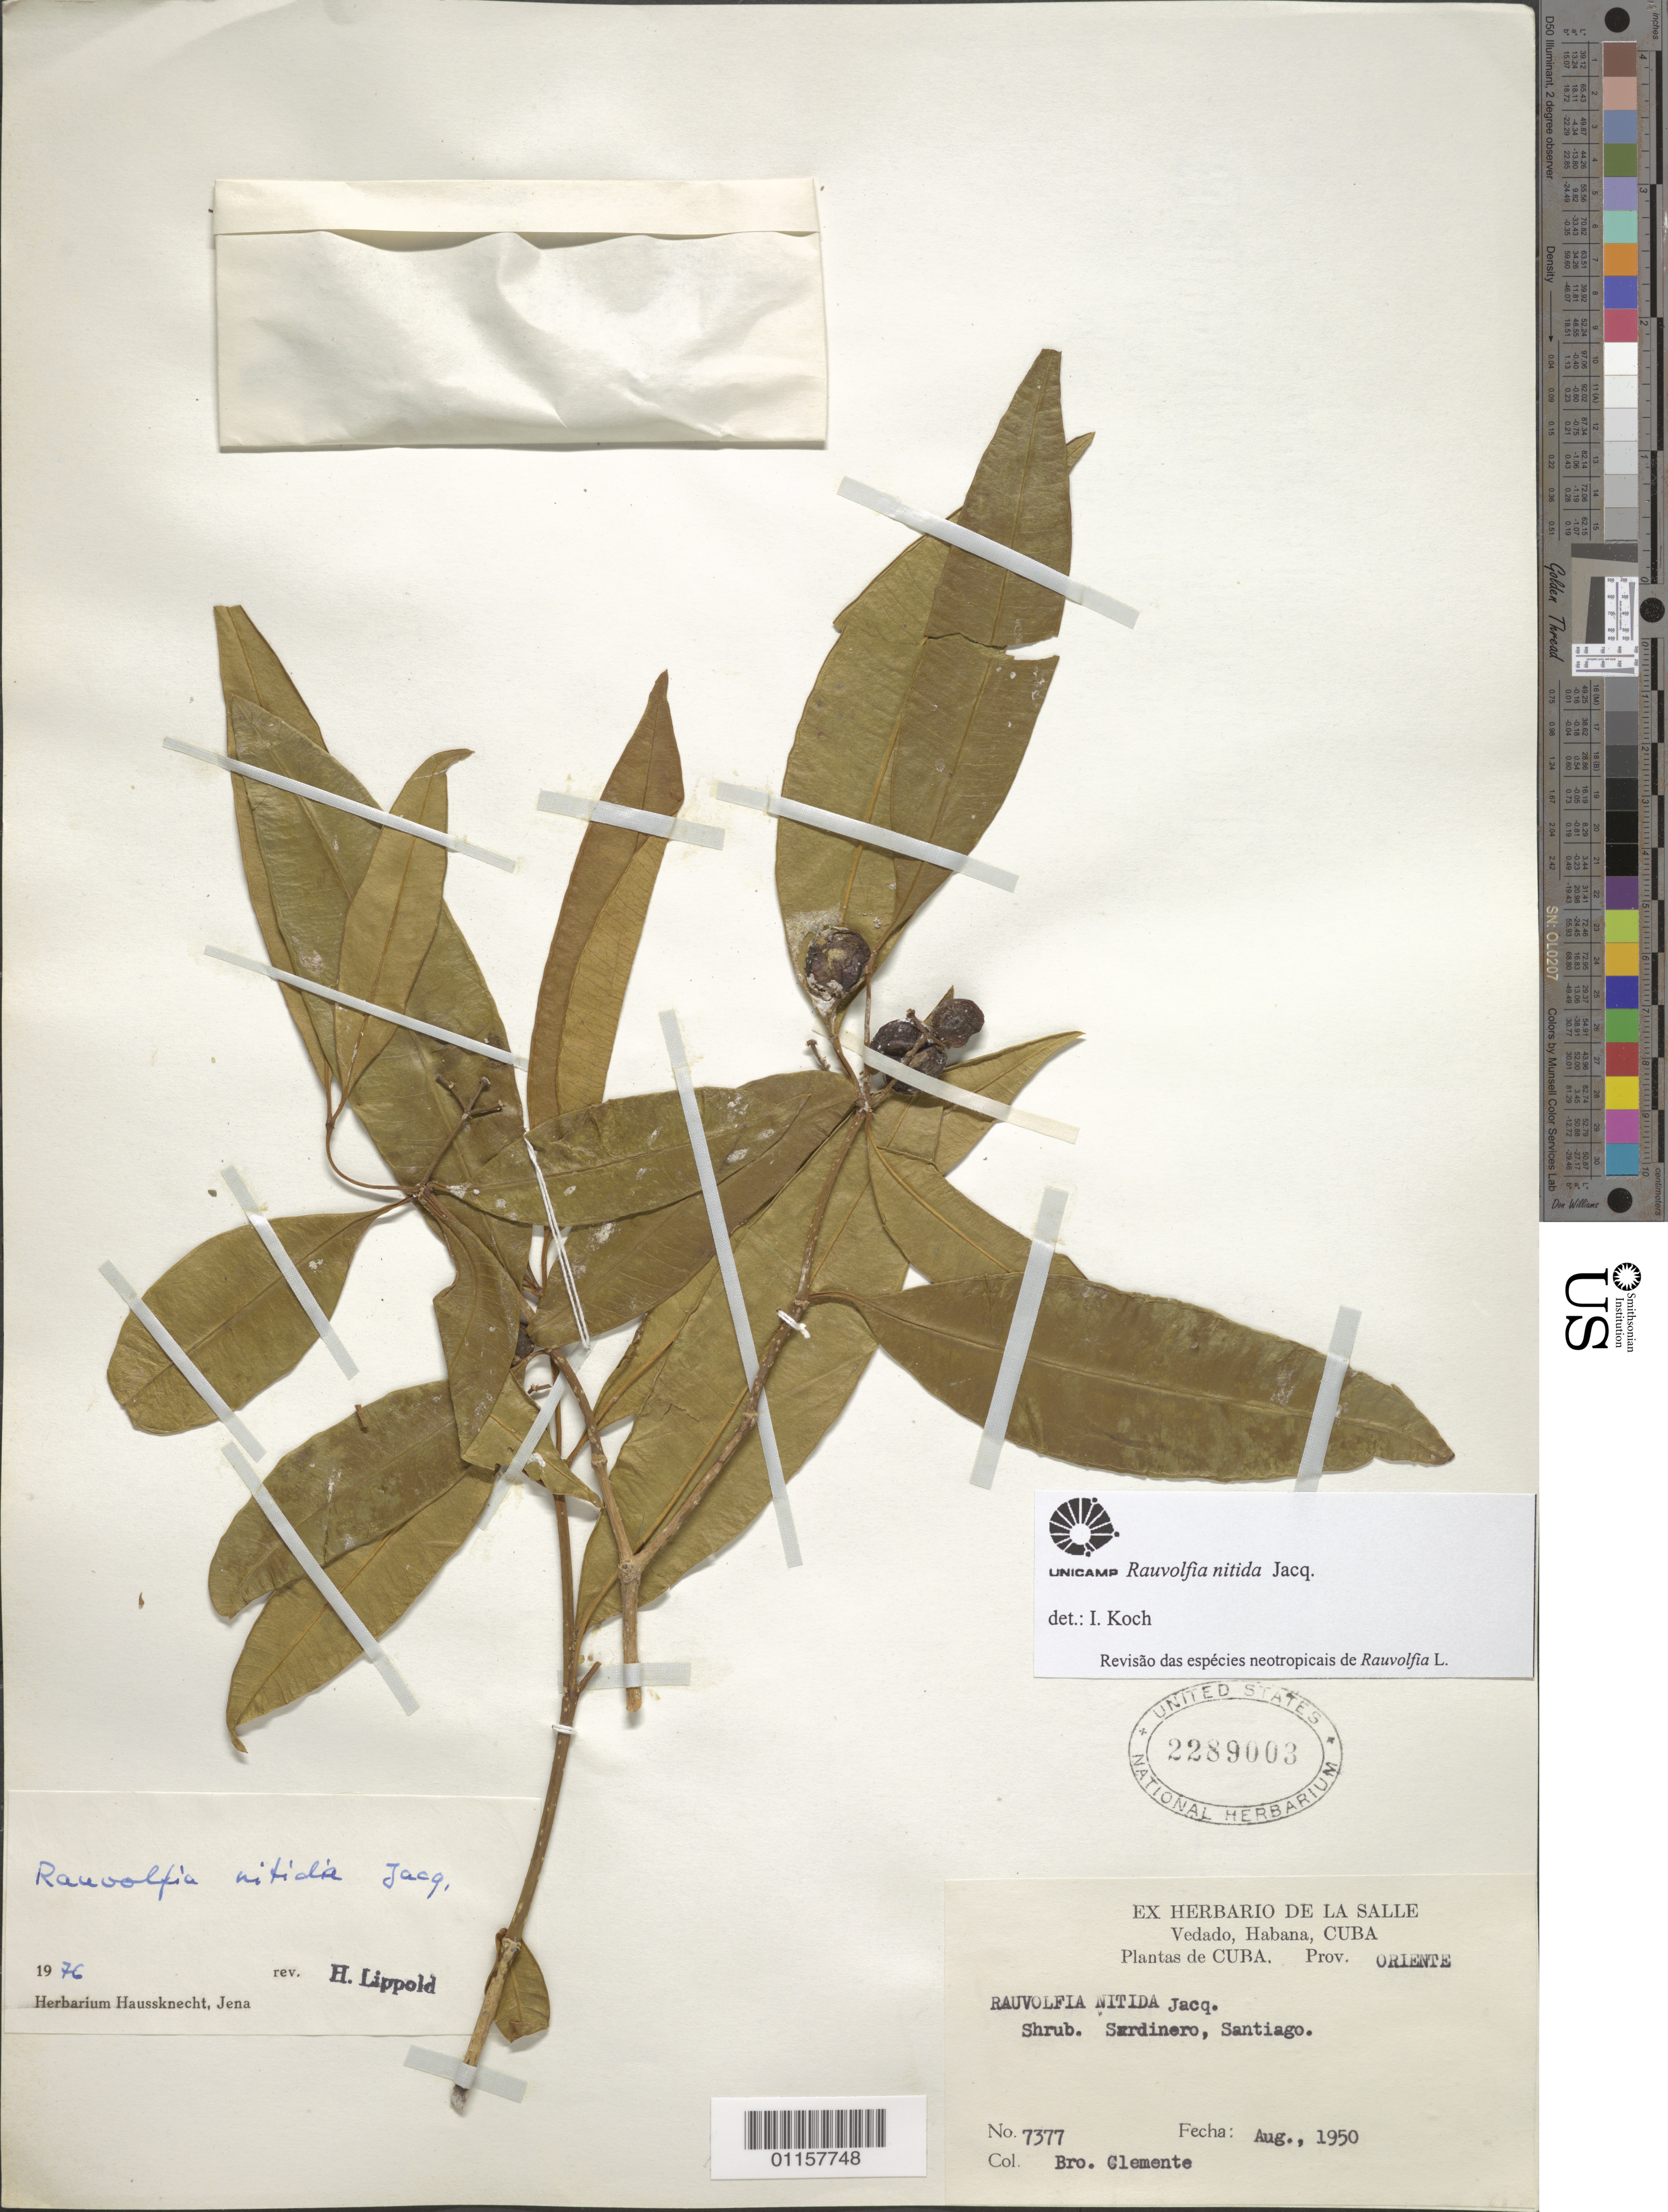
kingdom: Plantae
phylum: Tracheophyta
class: Magnoliopsida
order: Gentianales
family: Apocynaceae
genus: Rauvolfia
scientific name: Rauvolfia nitida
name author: Jacq.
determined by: Koch, I.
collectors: Bro. Clemente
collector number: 7377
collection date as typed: Aug 1950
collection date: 1950-08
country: Cuba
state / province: Oriente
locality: Oriente Prov. Sardinero, Santiago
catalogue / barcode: US 2289003